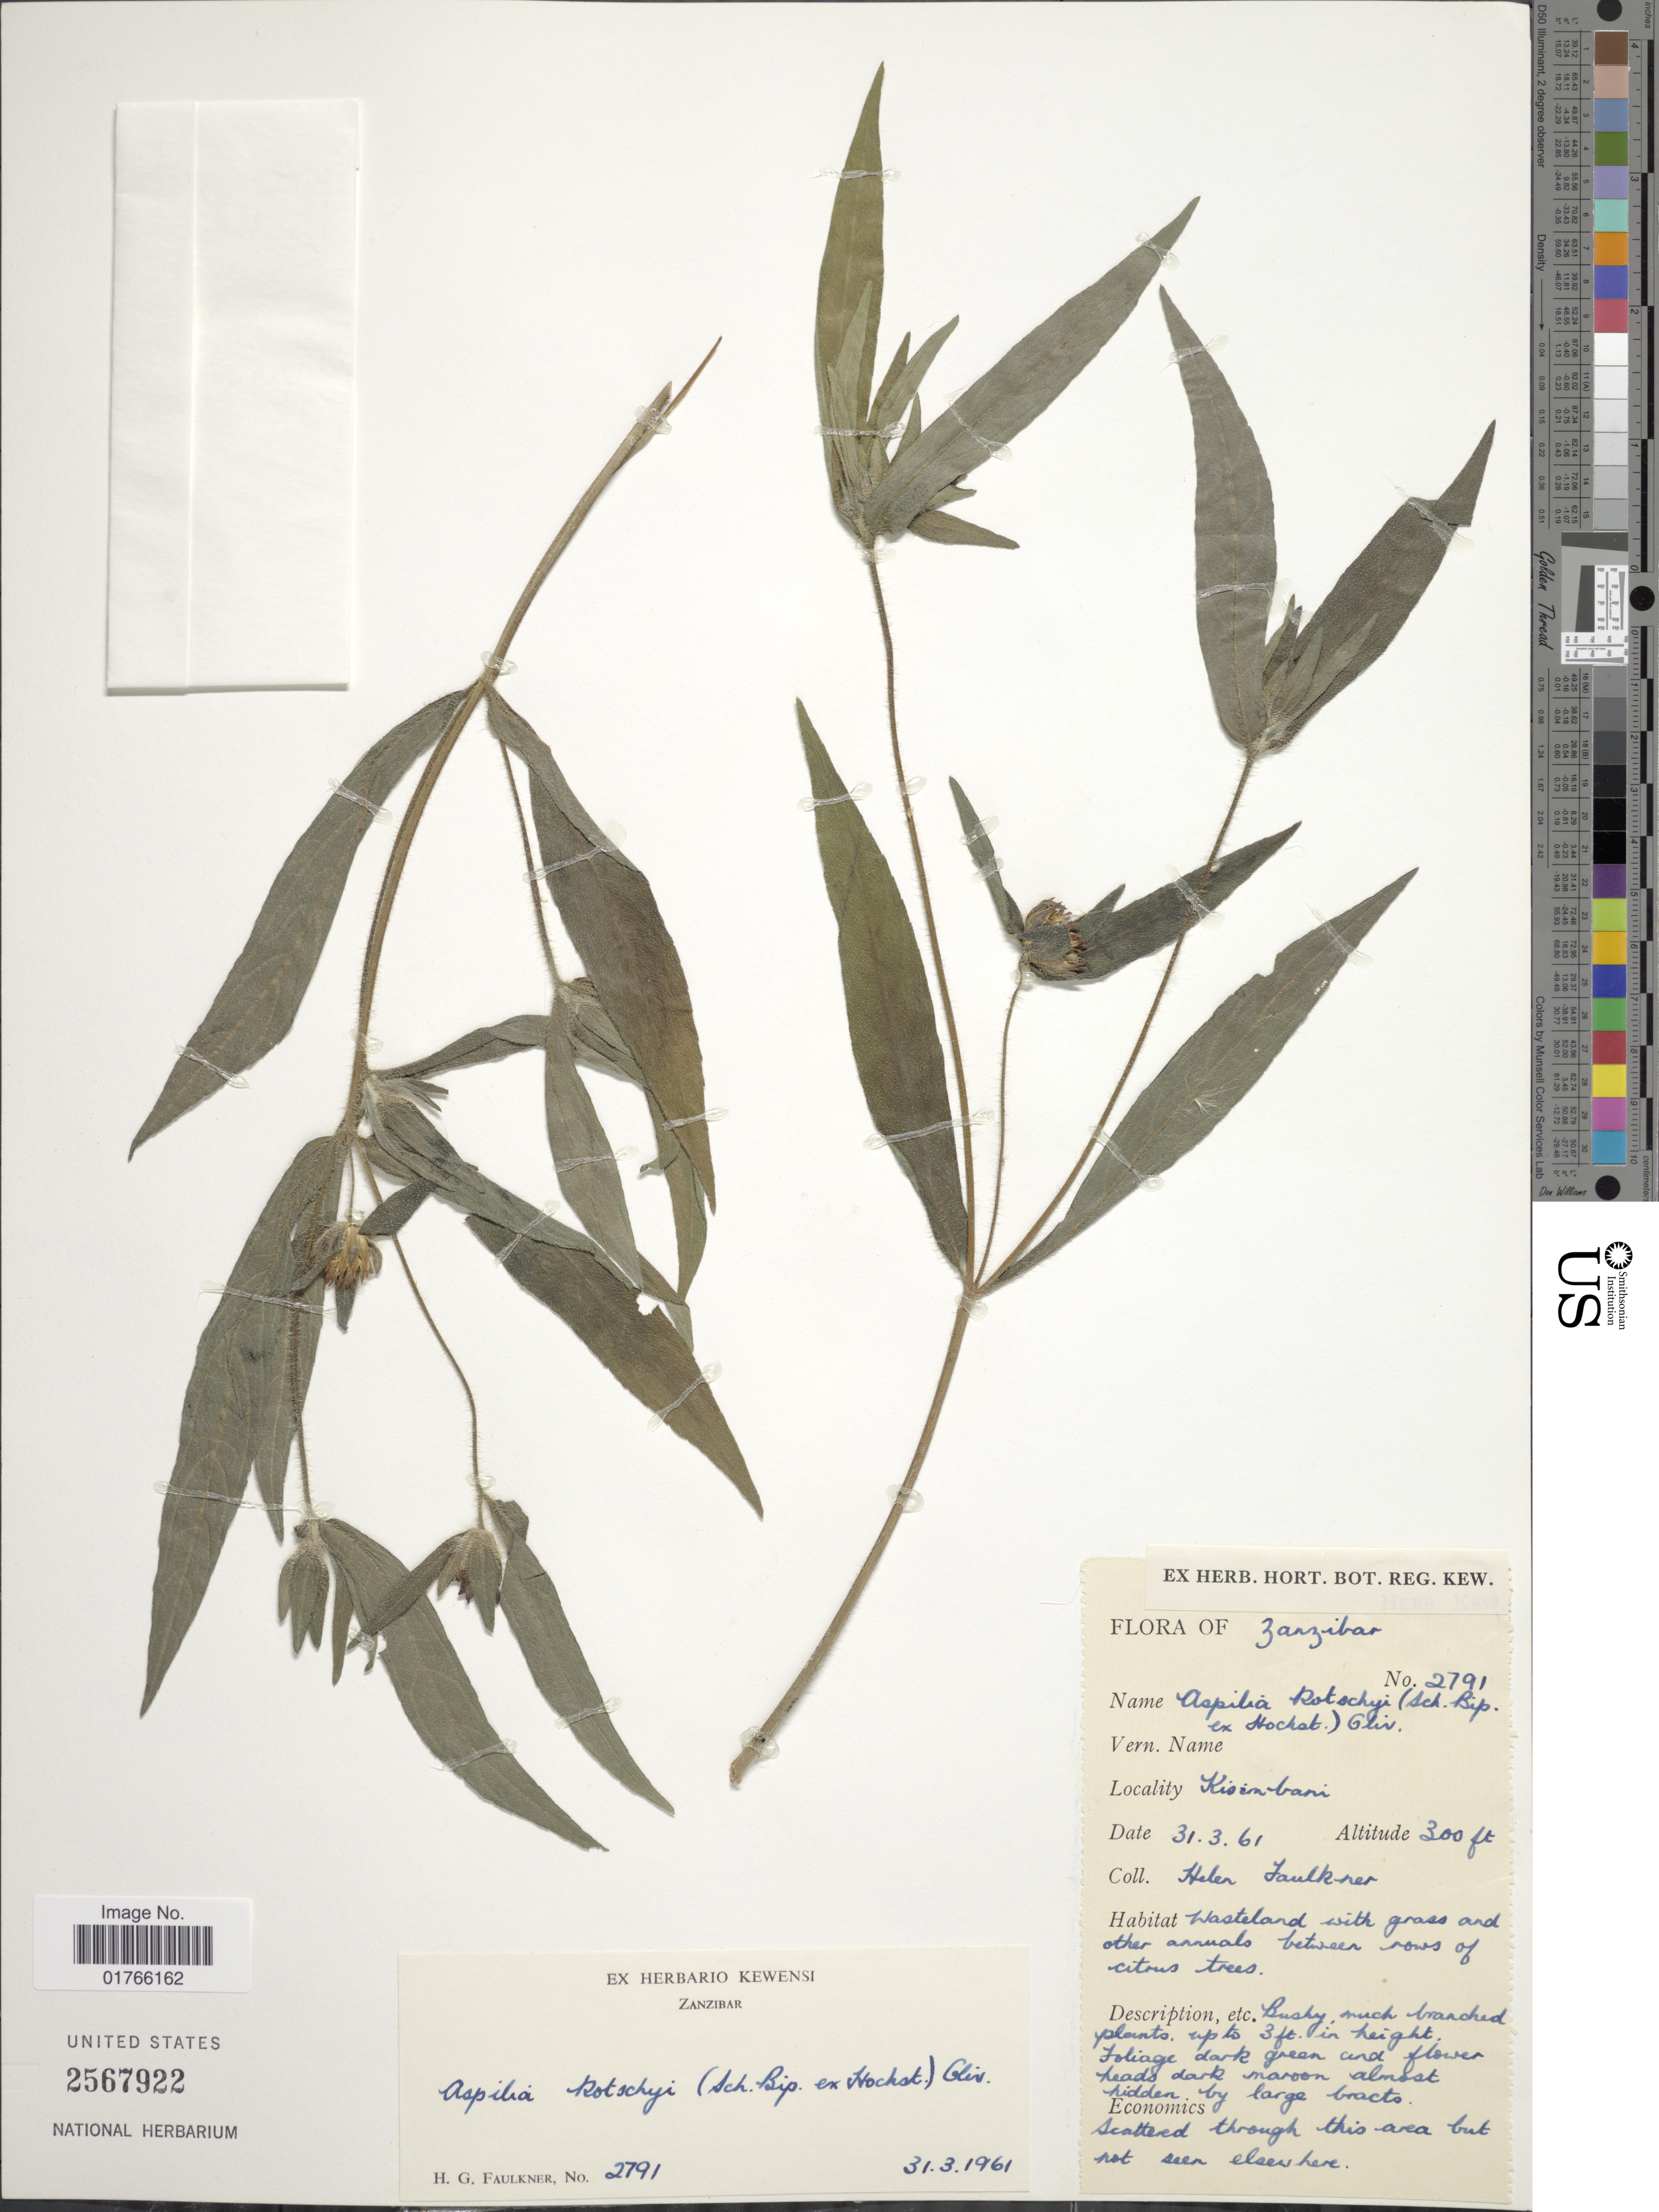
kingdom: Plantae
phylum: Tracheophyta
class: Magnoliopsida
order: Asterales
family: Asteraceae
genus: Aspilia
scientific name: Aspilia kotschyi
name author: (Sch. Bip.) Oliv.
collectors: H. Faulkner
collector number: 2791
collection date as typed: Transcribed d/m/y: 31/3/61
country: Tanzania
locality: Kizimbani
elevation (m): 91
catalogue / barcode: US 2567922